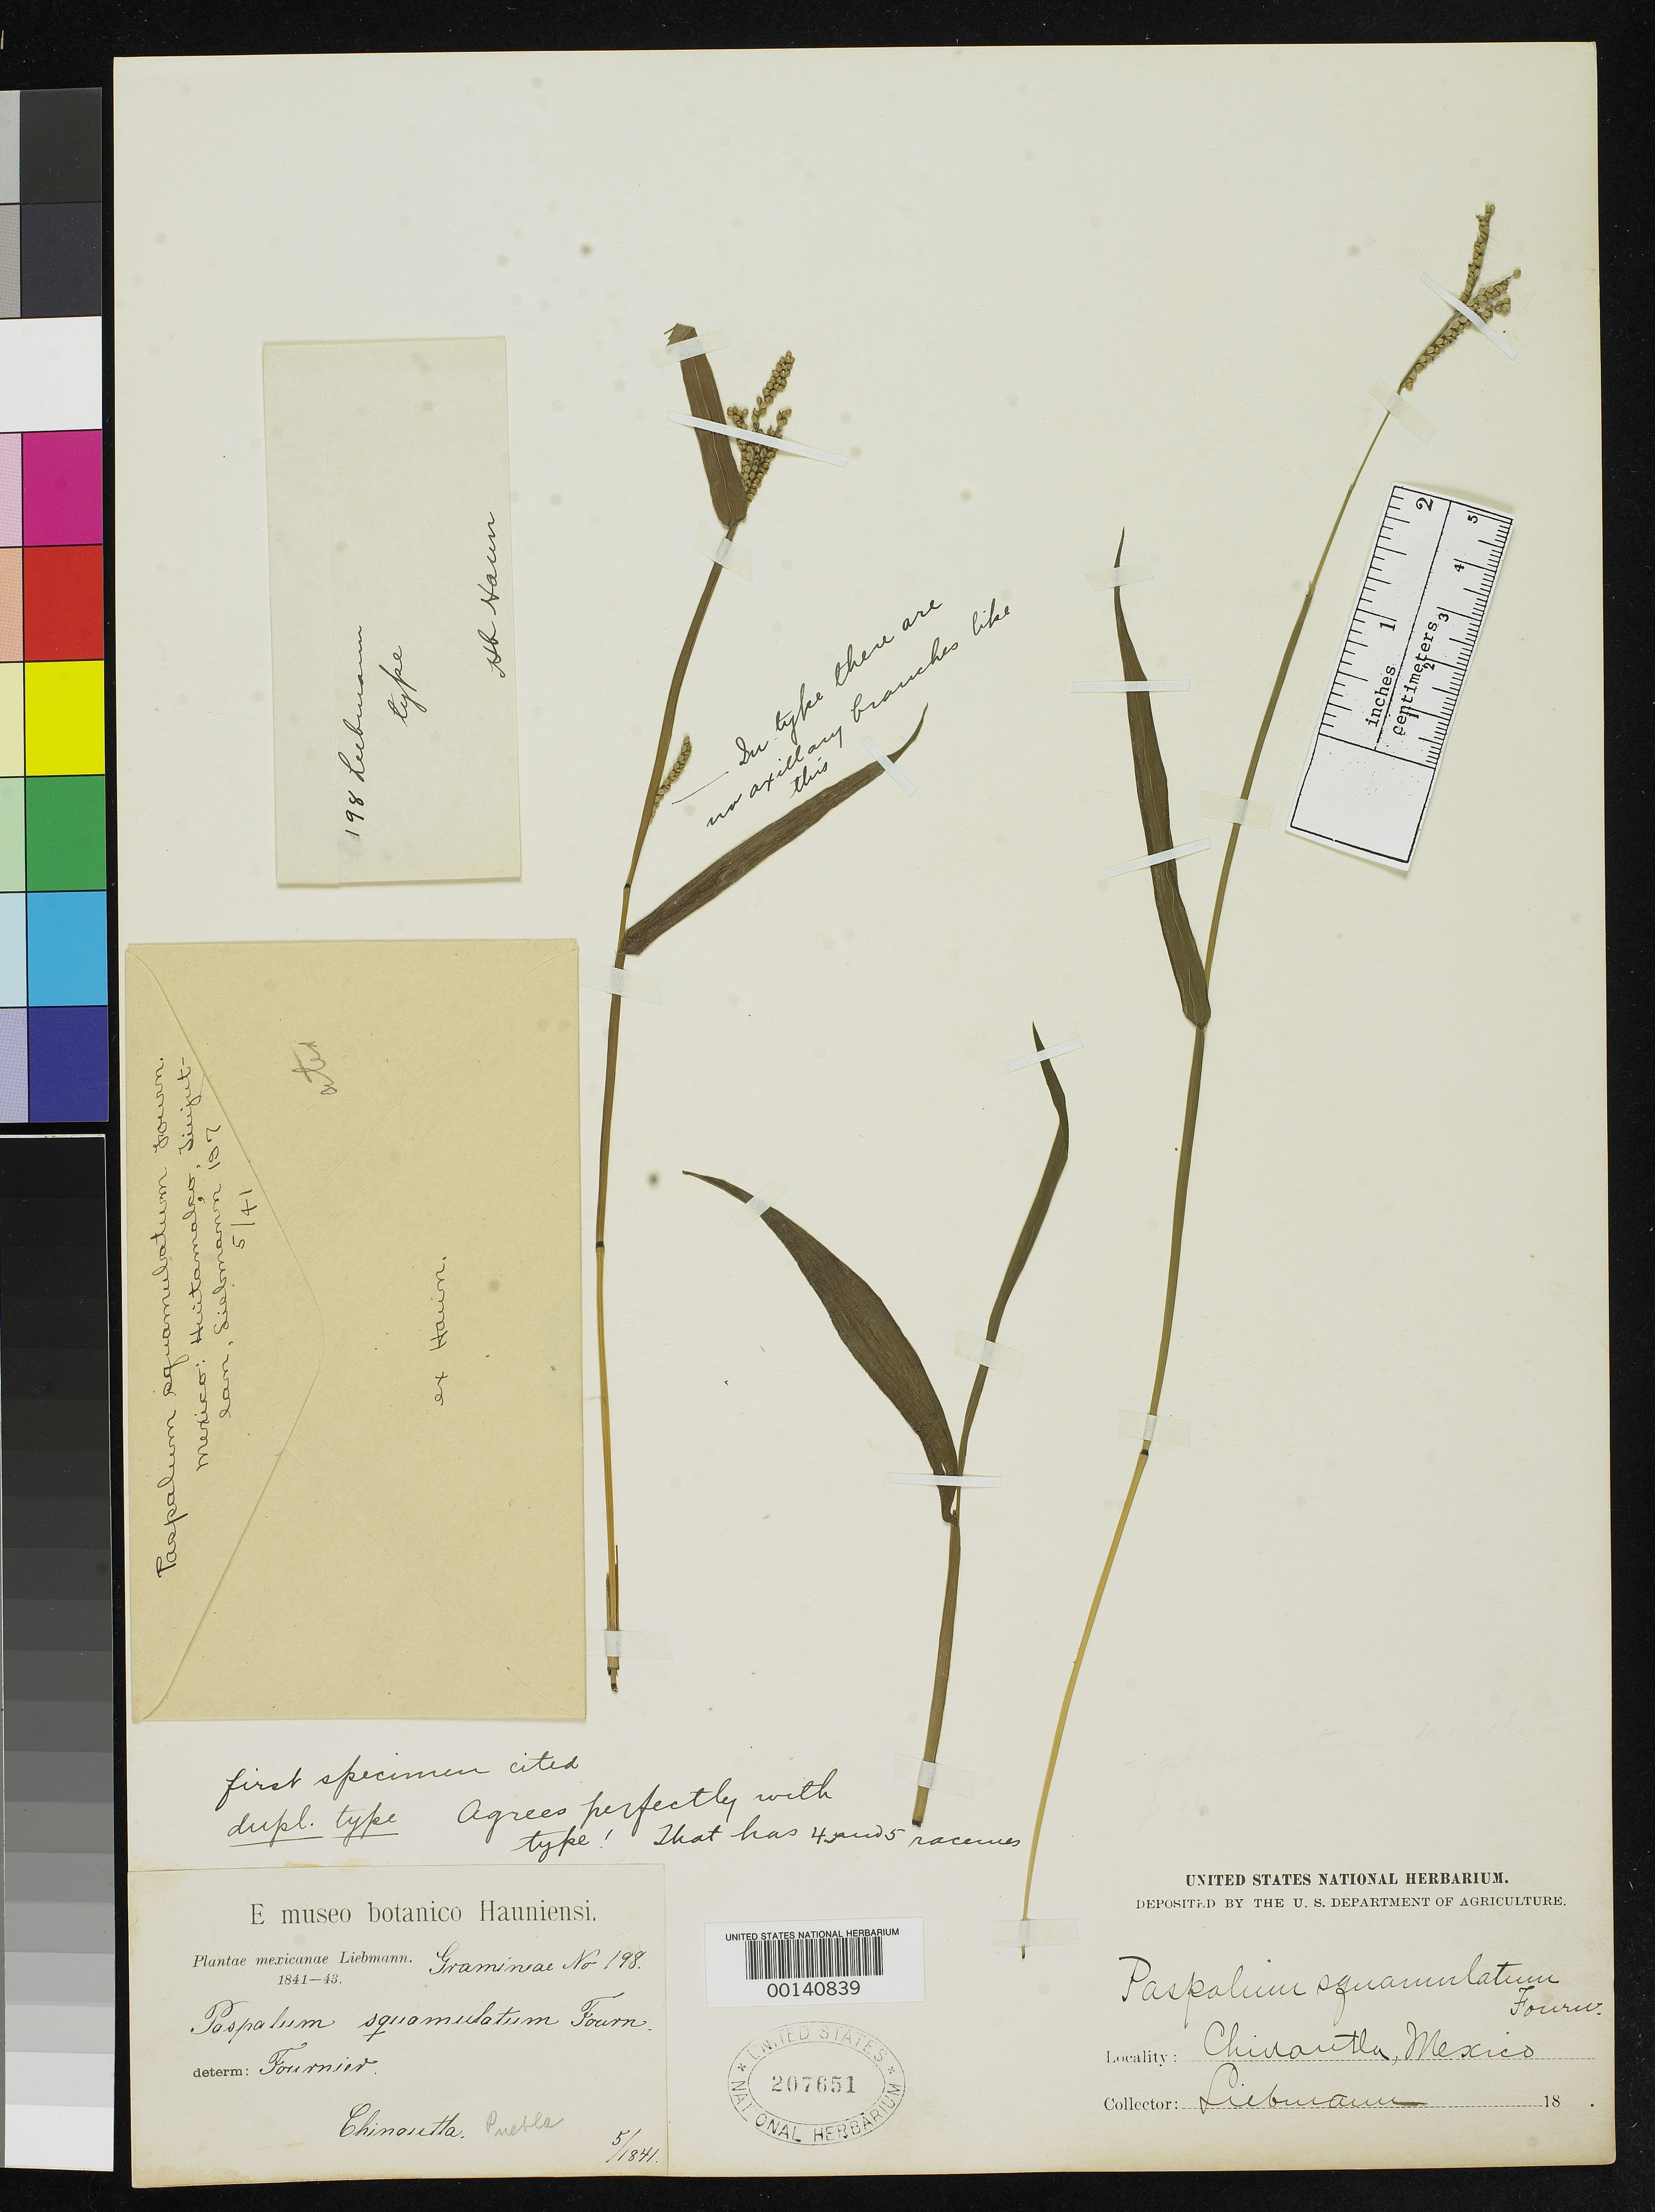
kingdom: Plantae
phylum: Tracheophyta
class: Liliopsida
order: Poales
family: Poaceae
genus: Paspalum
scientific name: Paspalum squamulatum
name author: E. Fourn.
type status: Type Fragment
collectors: F. M. Liebmann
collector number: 198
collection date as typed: May 1841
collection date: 1841-05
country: Mexico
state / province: Puebla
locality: Chinantla.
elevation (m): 305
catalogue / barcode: US 207651